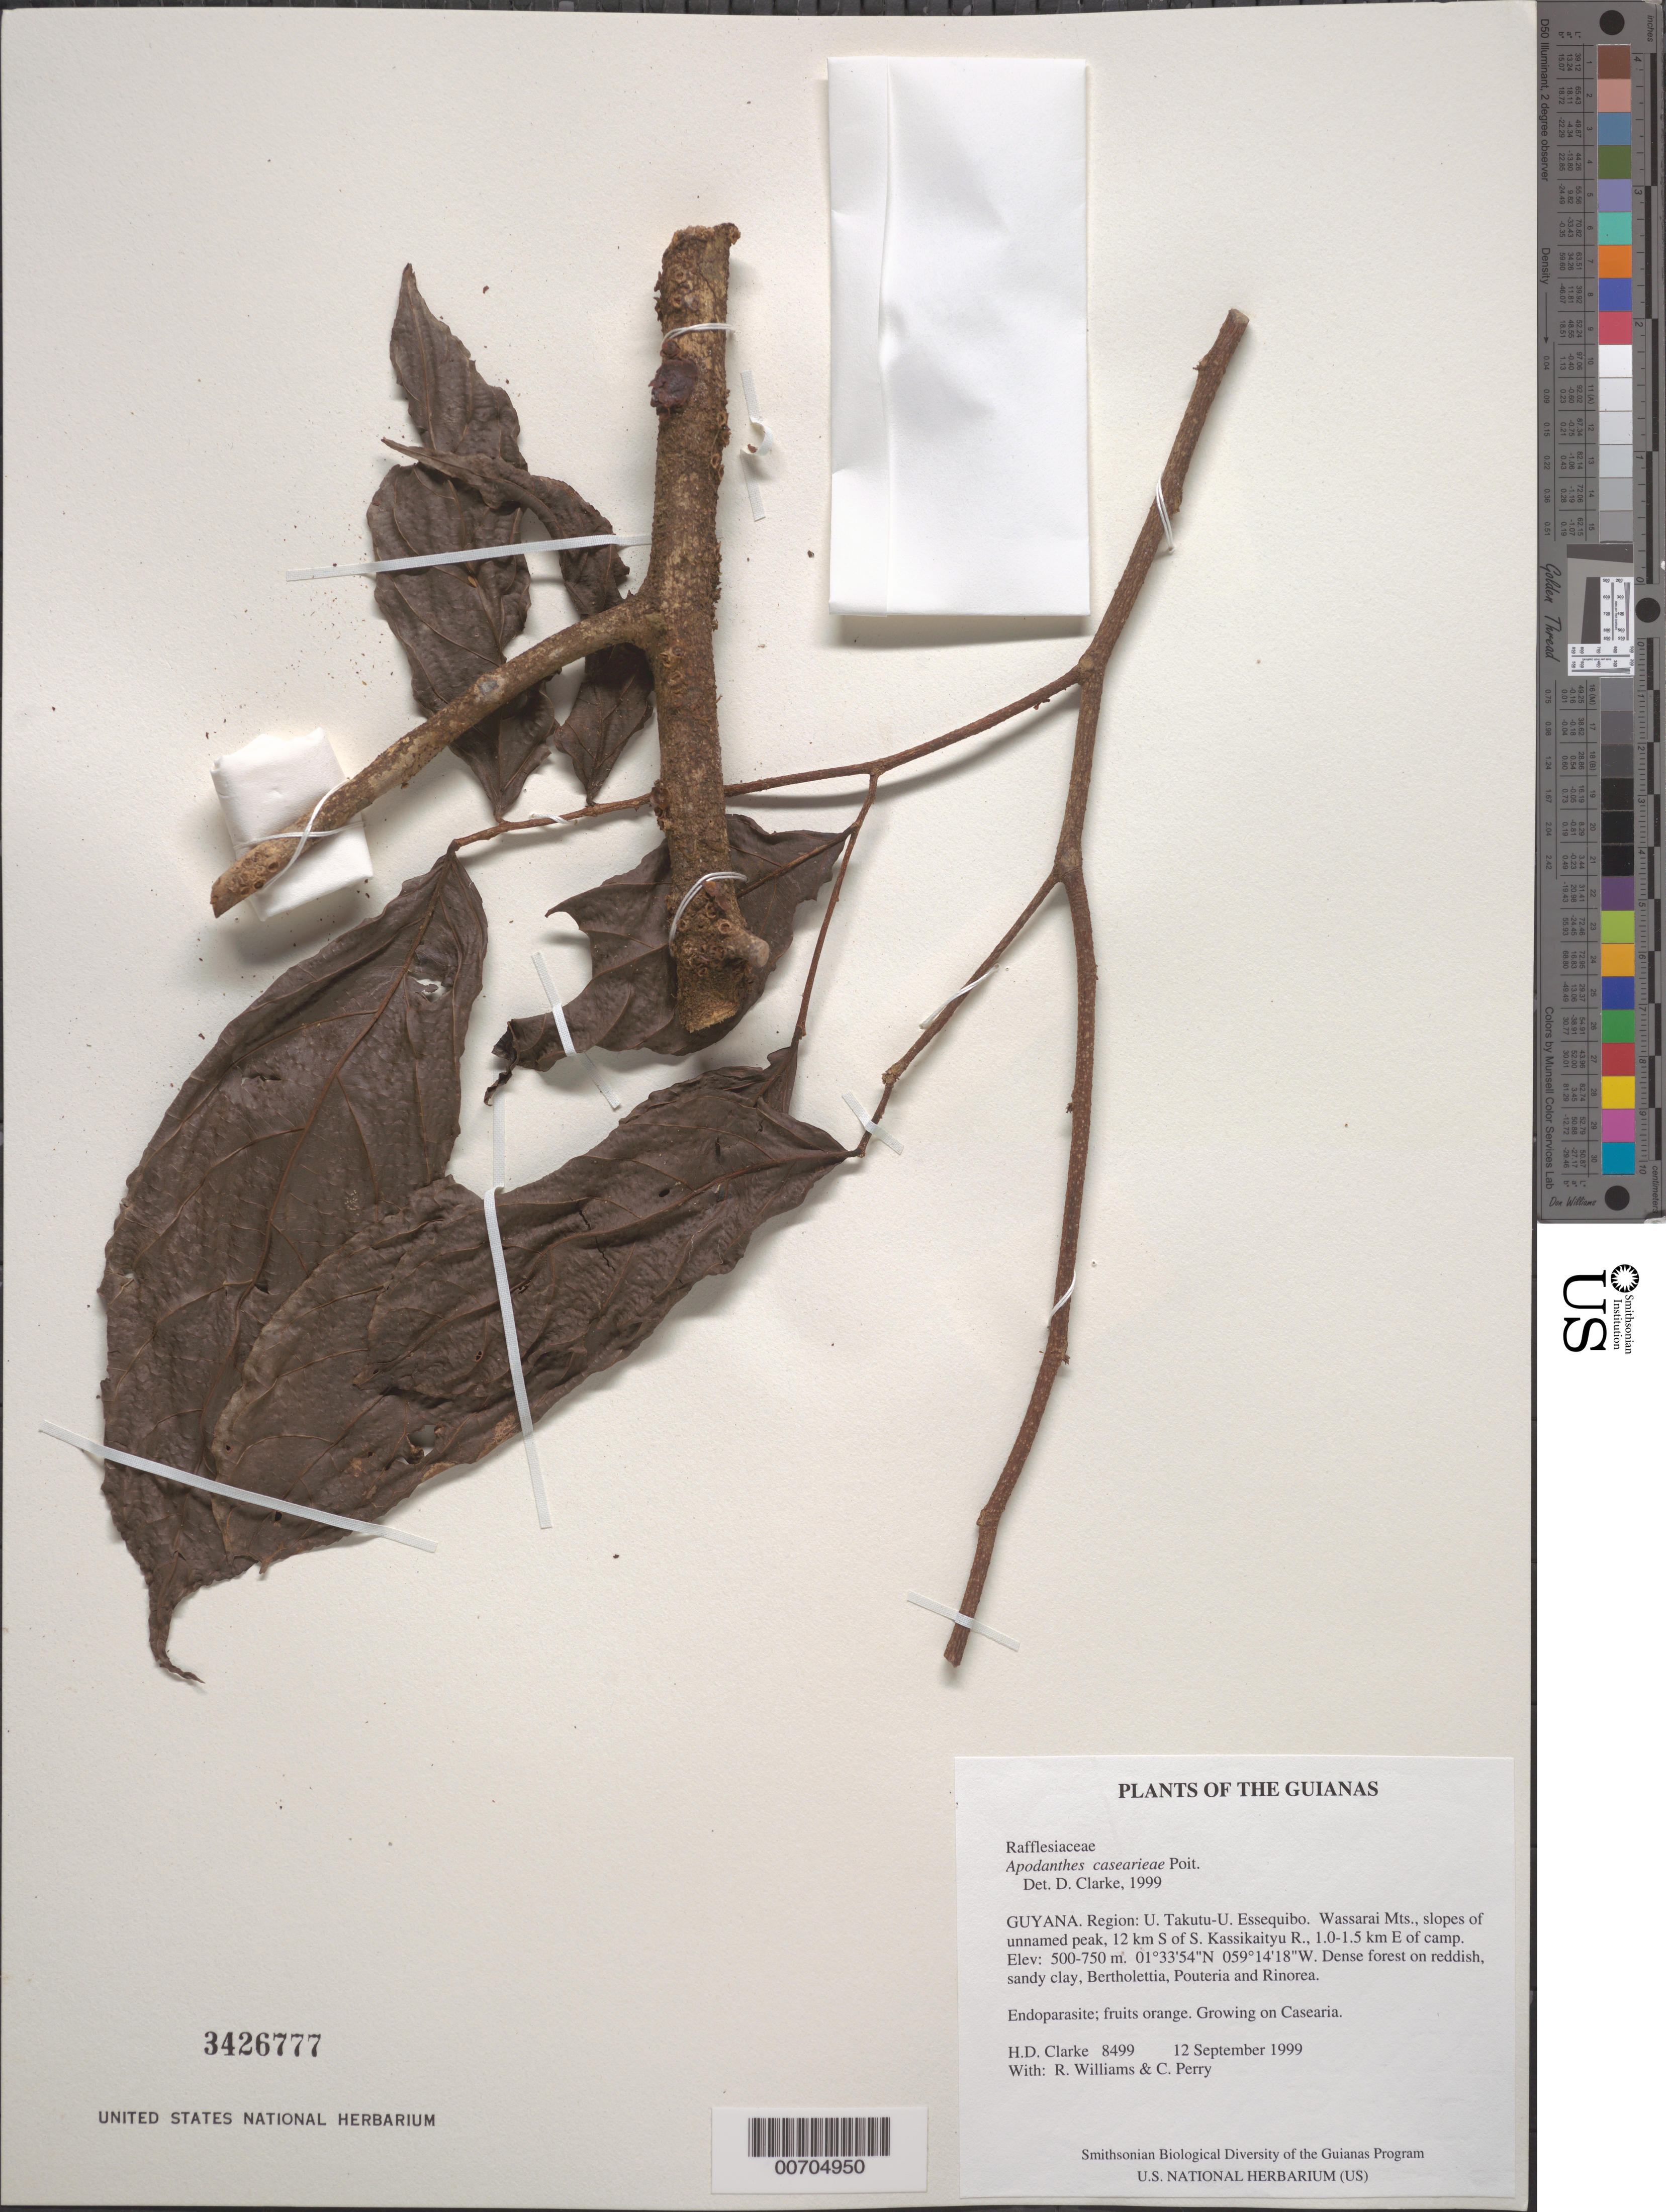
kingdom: Plantae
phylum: Tracheophyta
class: Magnoliopsida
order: Cucurbitales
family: Apodanthaceae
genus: Apodanthes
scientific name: Apodanthes caseariae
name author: Poit.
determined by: Clarke, H. D., University of North Carolina (Asheville)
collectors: H. D. Clarke, R. Williams & C. Perry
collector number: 8499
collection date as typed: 12 September 1999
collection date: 1999-09-12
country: Guyana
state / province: U. Takutu-U. Essequibo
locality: Wassarai Mts., slopes of unnamed peak, 12 km S of S. Kassikaityu R., 1.0-1.5 km E of camp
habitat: Dense forest on reddish, sandy clay, Bertholettia, Pouteria and Rinorea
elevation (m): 500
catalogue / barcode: US 3426777